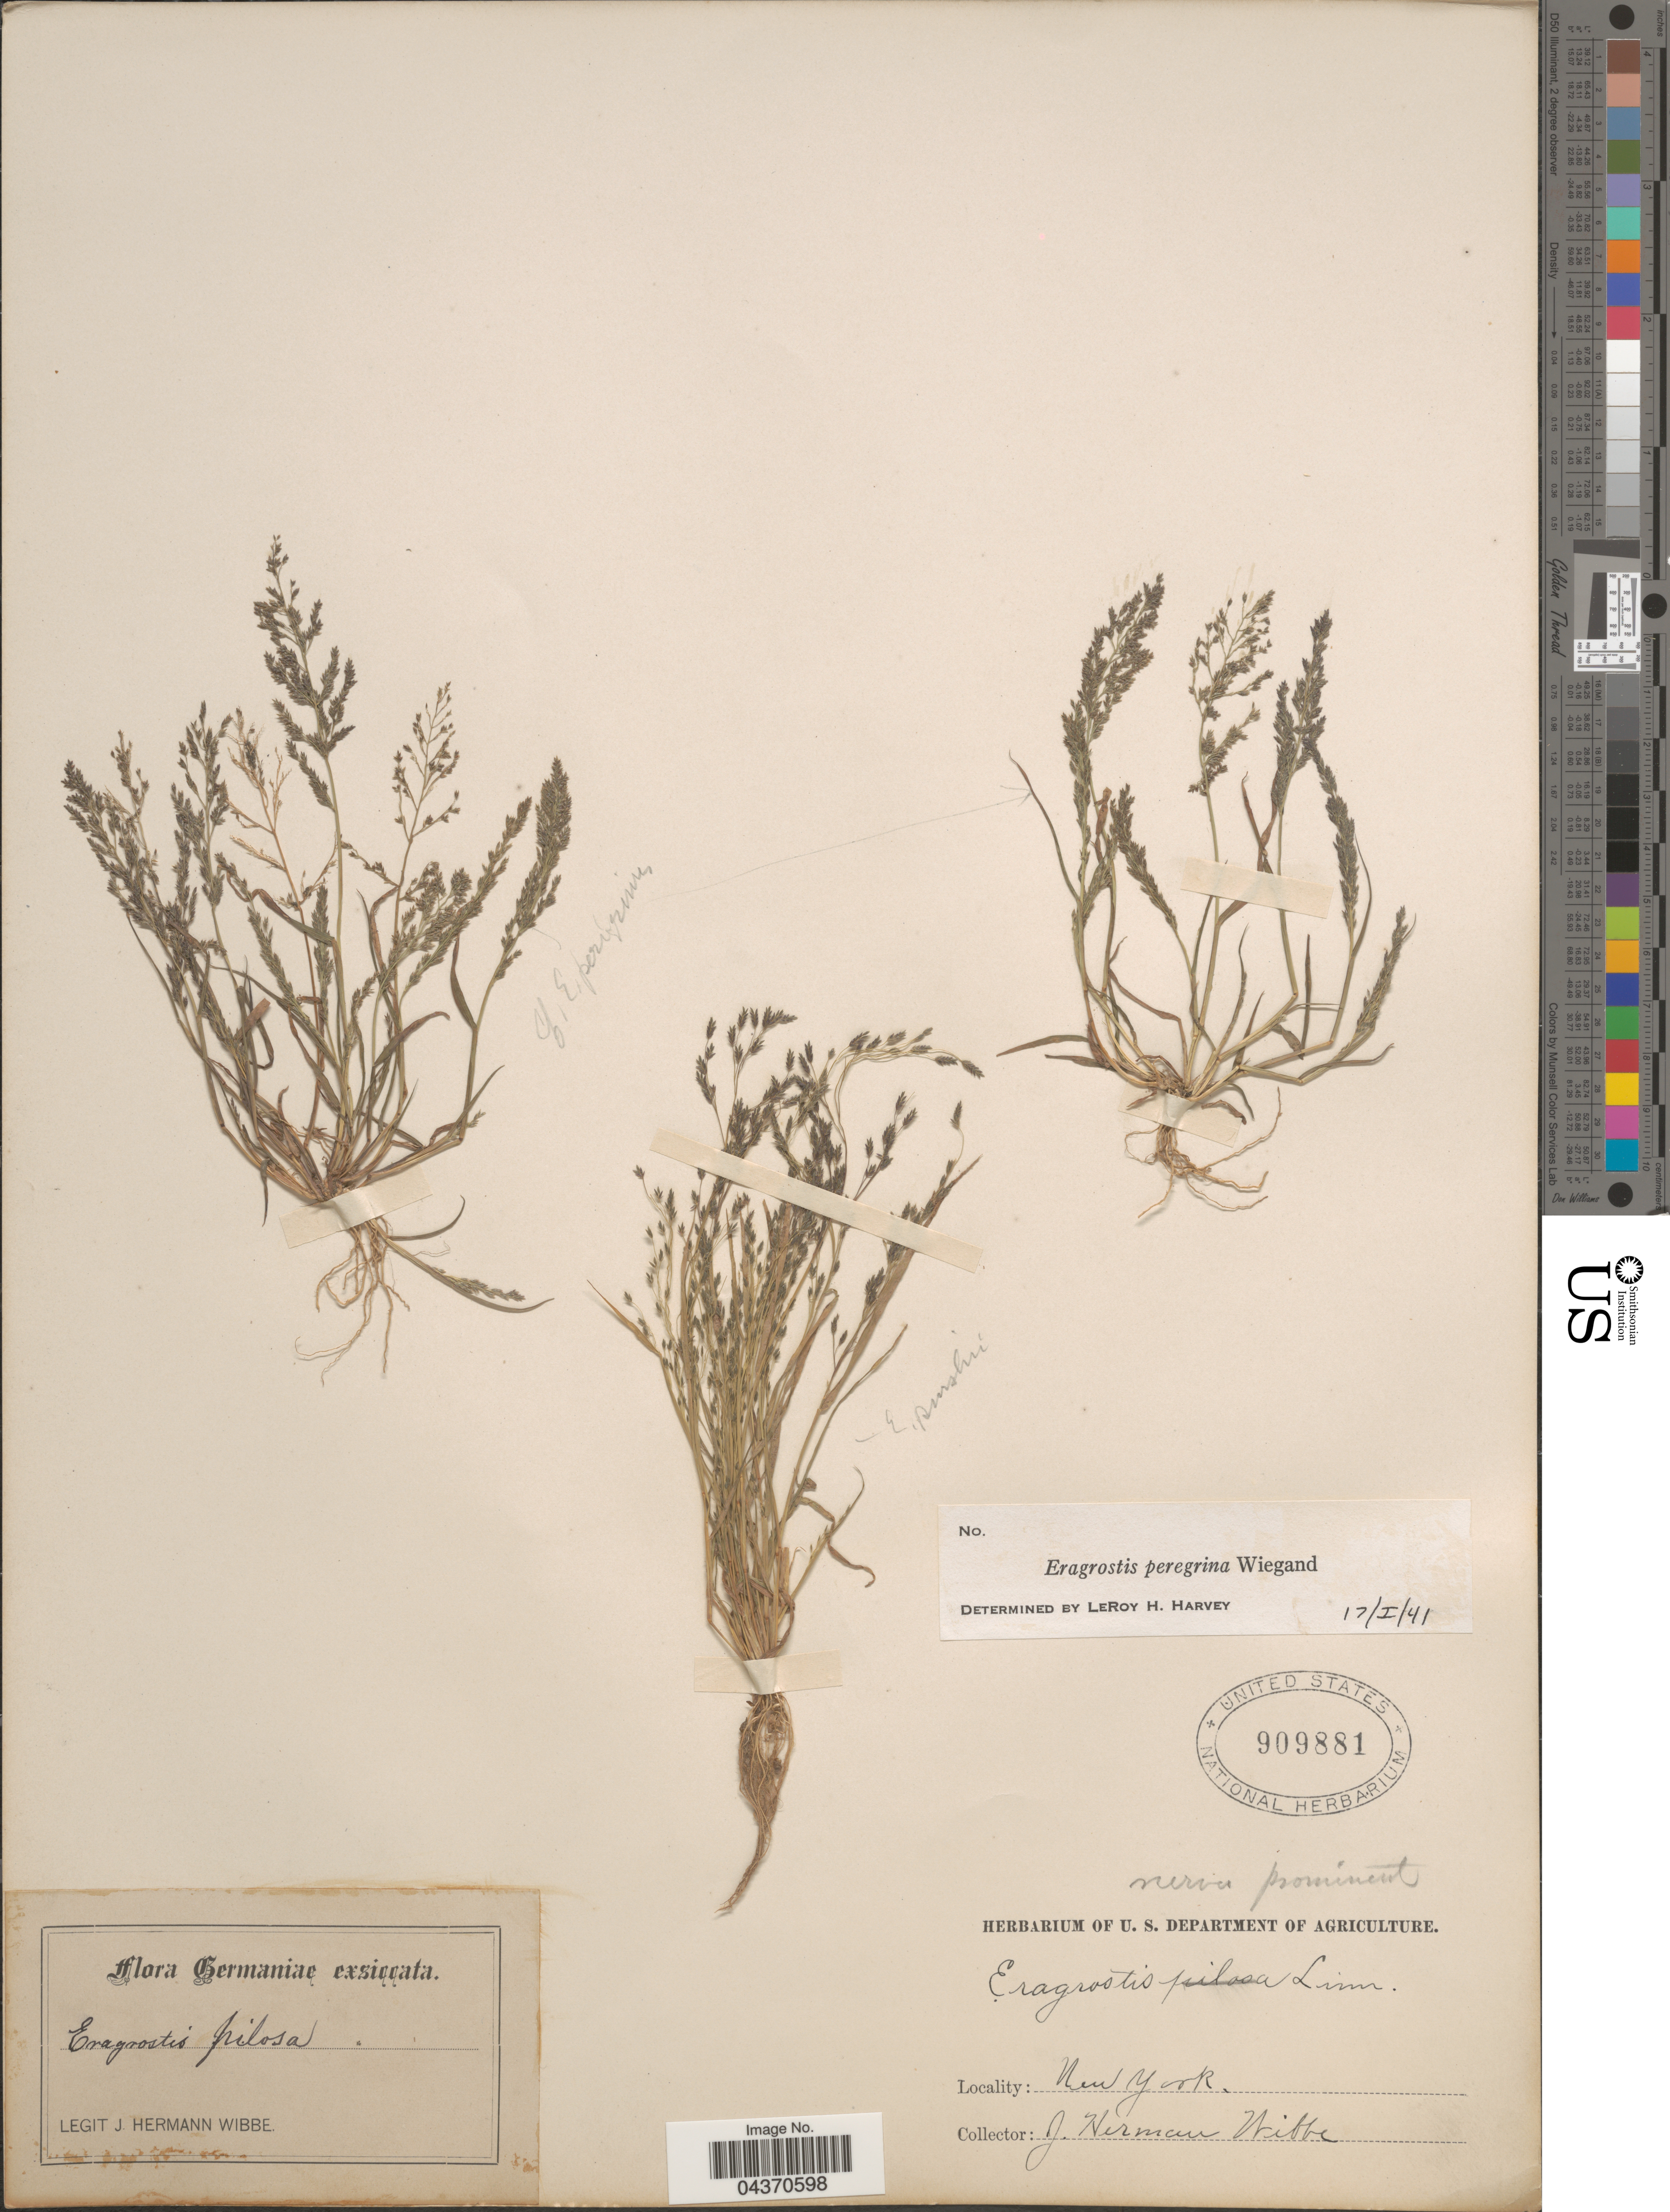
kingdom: Plantae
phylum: Tracheophyta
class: Liliopsida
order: Poales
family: Poaceae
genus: Eragrostis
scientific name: Eragrostis pilosa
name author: (L.) P. Beauv.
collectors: J. Wibbe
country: United States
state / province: New York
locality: Germaniae.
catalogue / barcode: US 909881